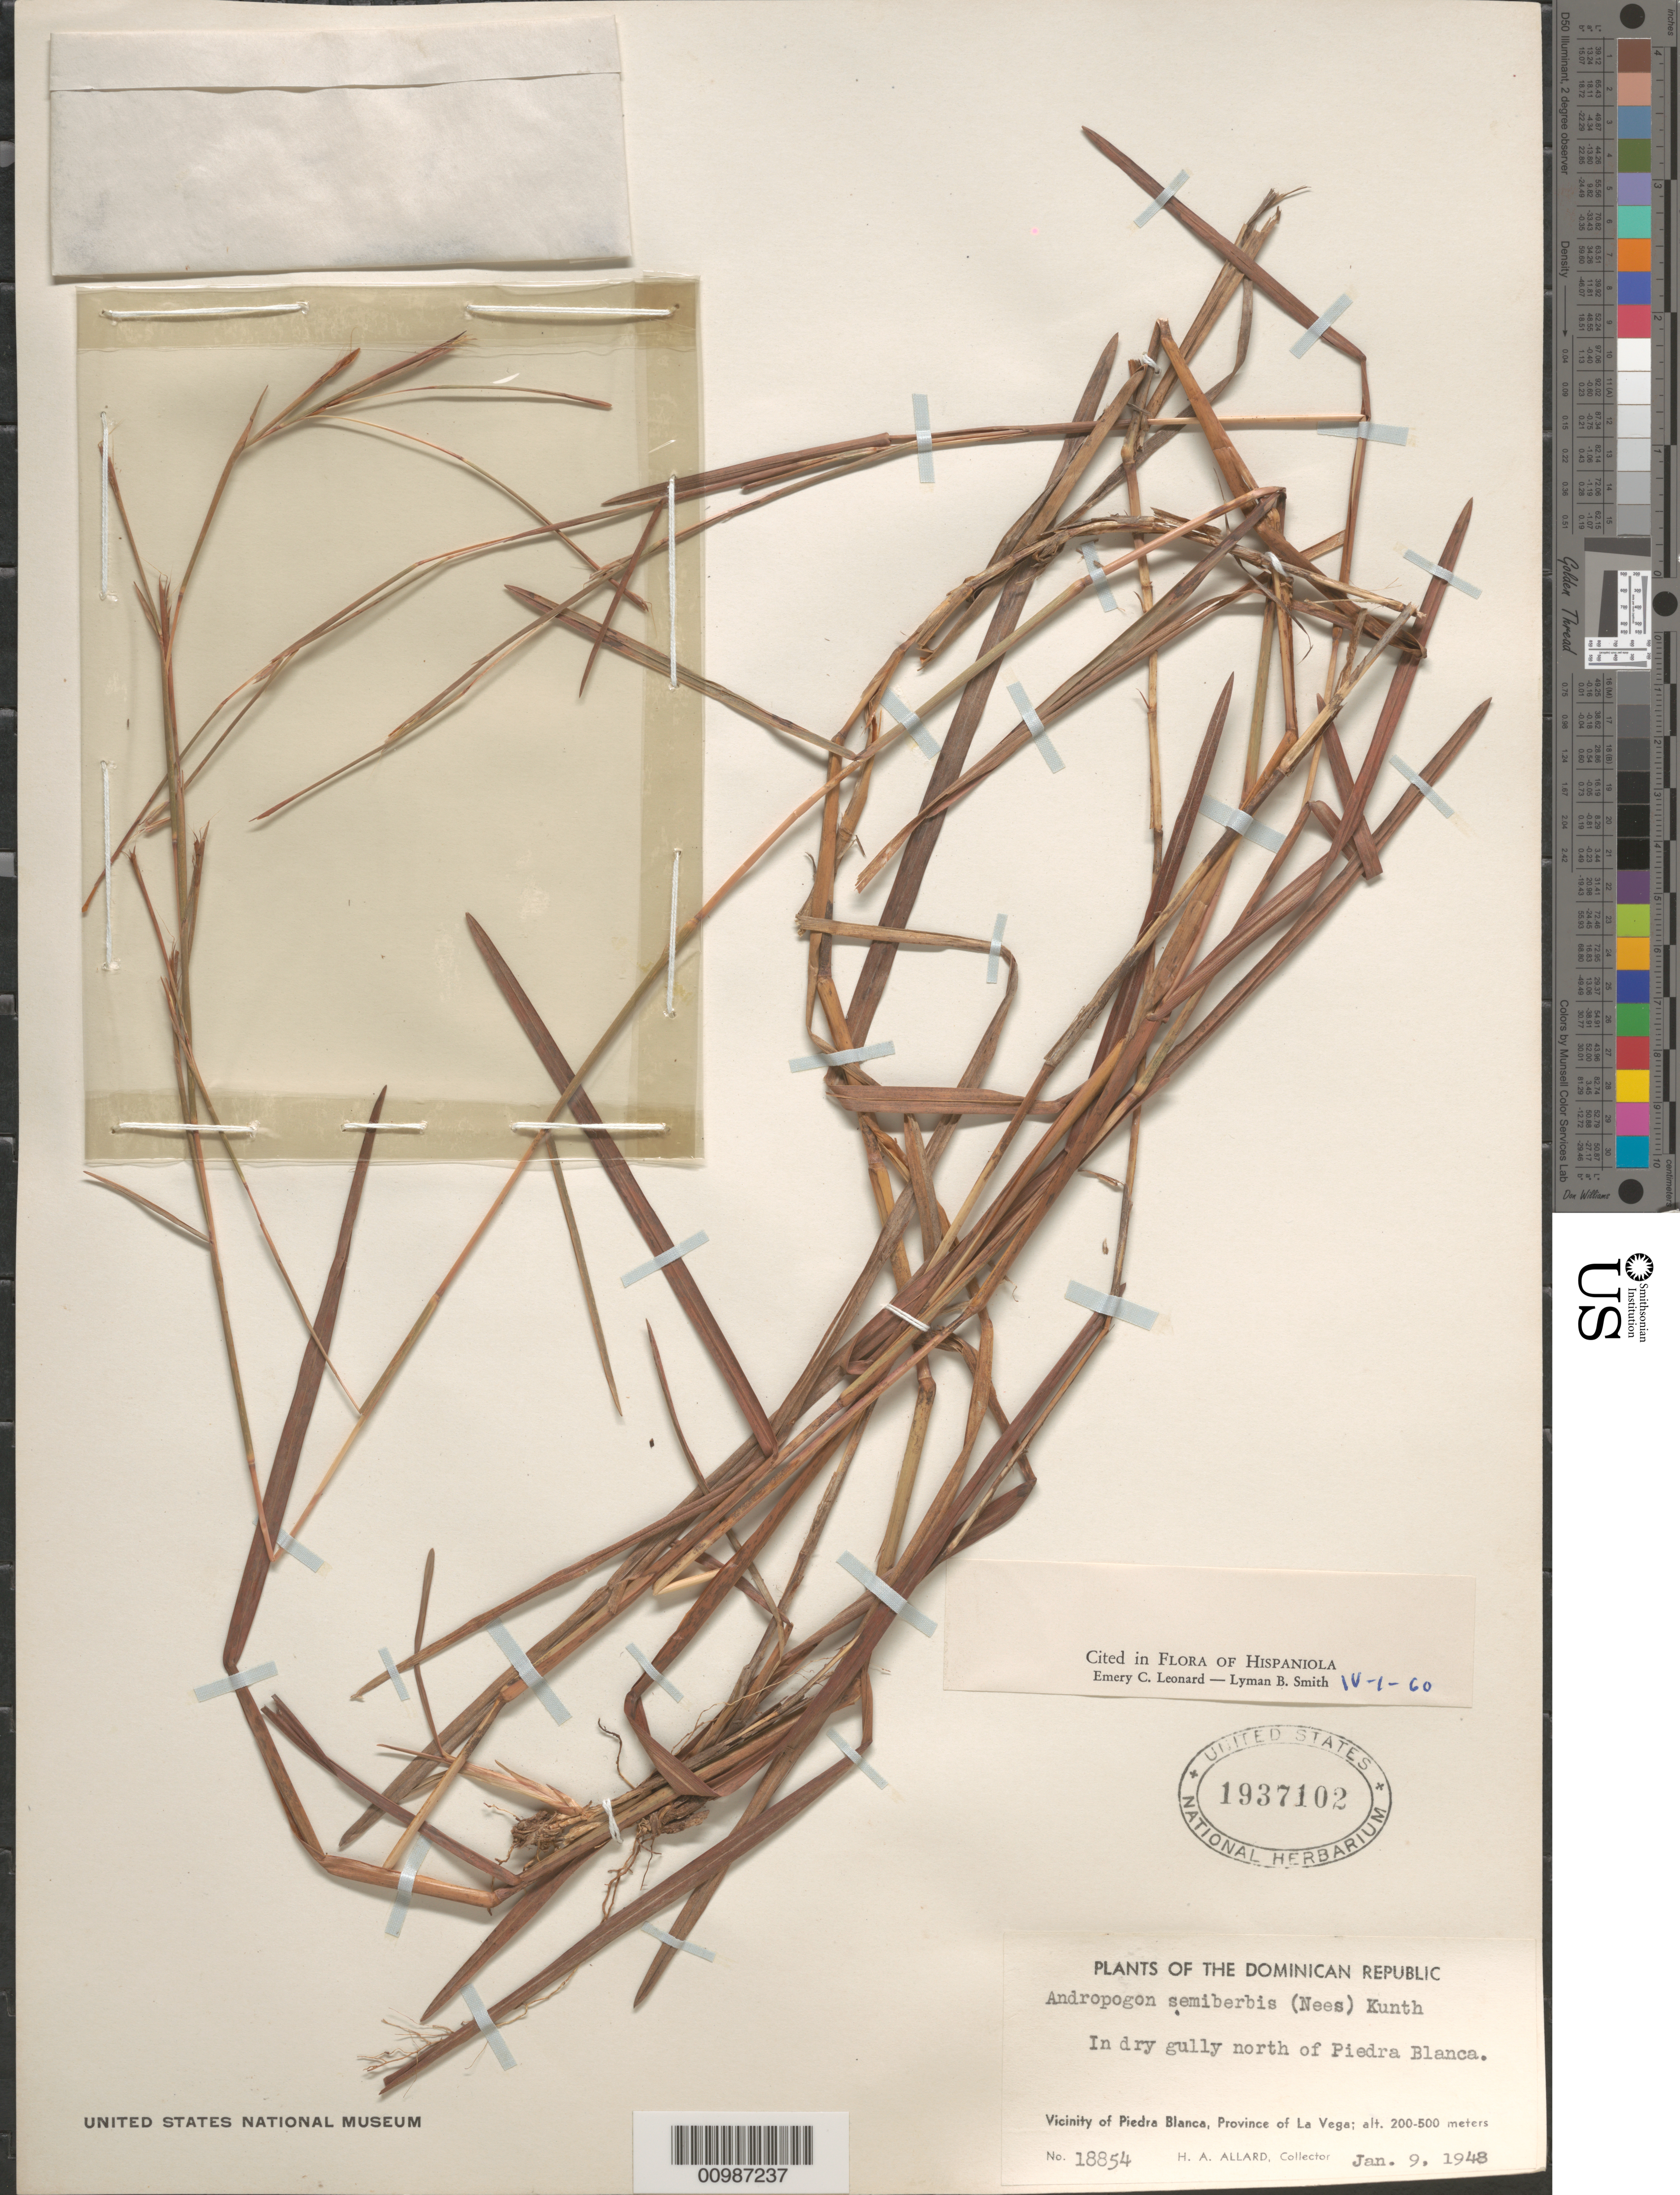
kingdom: Plantae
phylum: Tracheophyta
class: Liliopsida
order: Poales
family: Poaceae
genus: Andropogon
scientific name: Andropogon semiberbis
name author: (Nees) Kunth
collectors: H. A. Allard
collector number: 18854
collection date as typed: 09 Jan 1948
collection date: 1948-01-09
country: Dominican Republic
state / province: La Vega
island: Hispaniola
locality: North of Piedra Blanca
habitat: in dry gully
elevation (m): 200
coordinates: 0 N, 0 E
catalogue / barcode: US 1937102